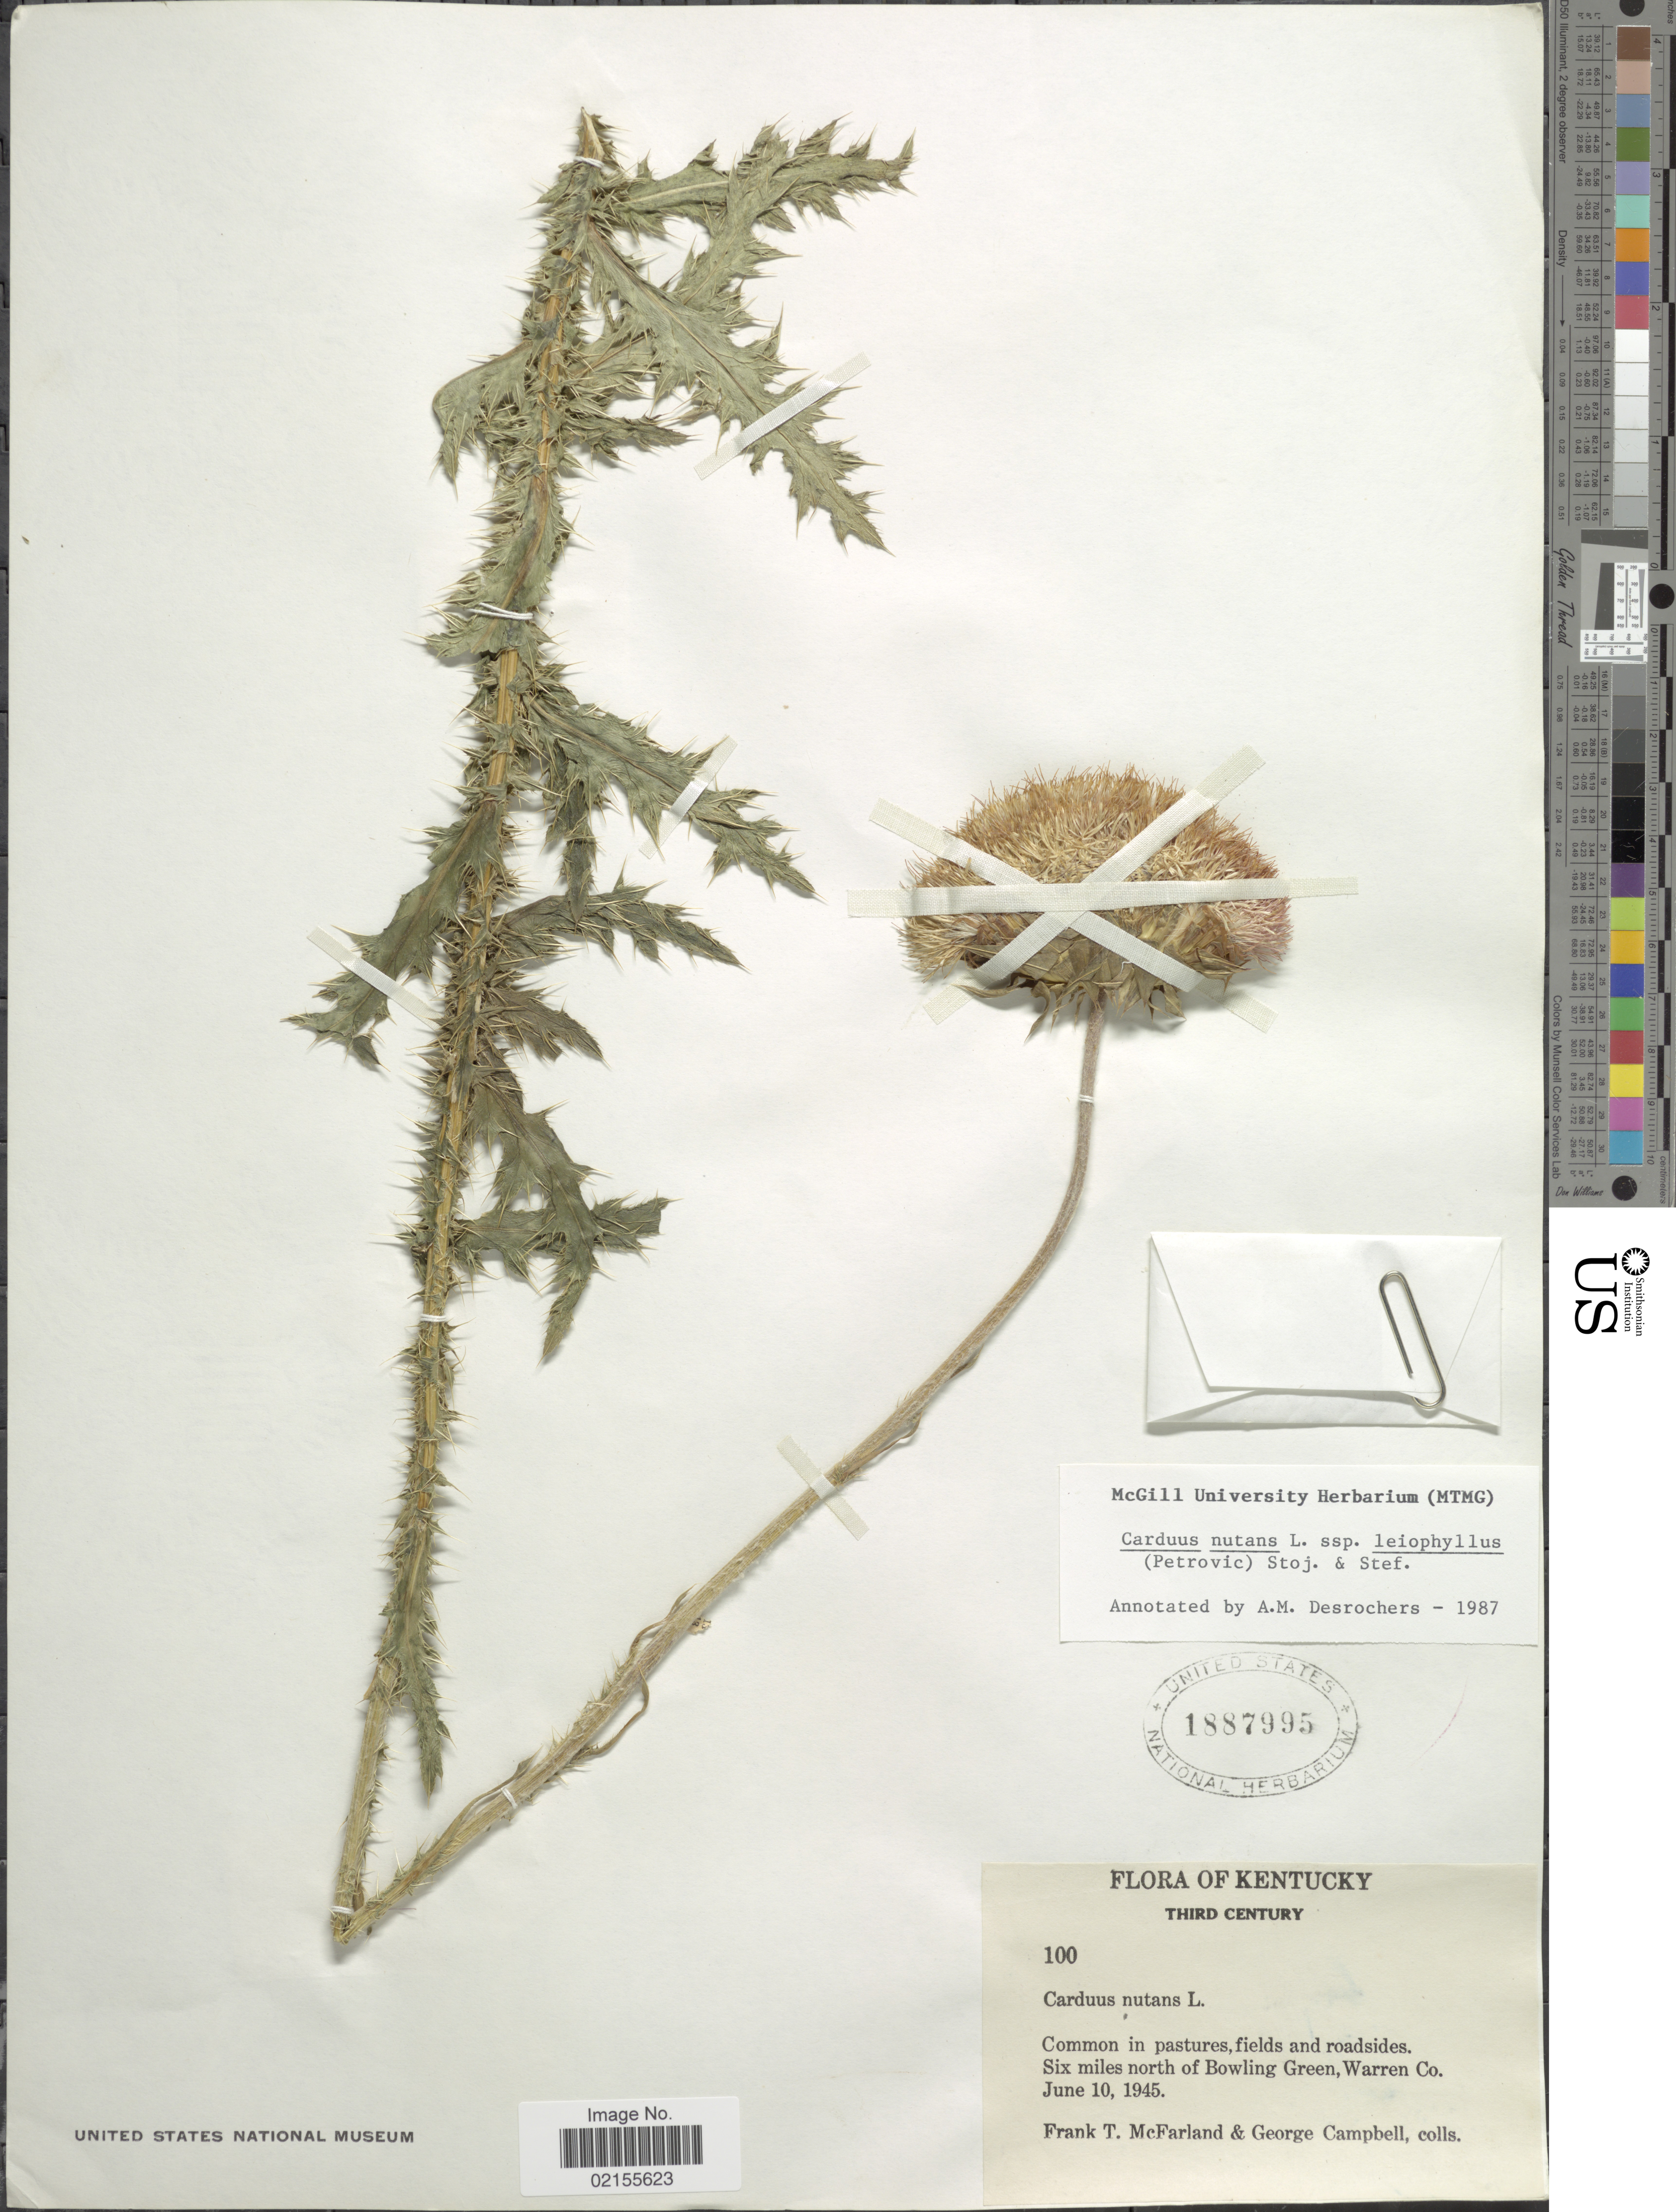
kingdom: Plantae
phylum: Tracheophyta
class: Magnoliopsida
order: Asterales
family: Asteraceae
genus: Carduus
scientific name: Carduus nutans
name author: L.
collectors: F. McFarland & G. Campbell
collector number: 100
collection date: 1945-06-10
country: United States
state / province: Kentucky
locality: Third Century, Common in pastures, fields and roadsides. Six miles north of Bowling Green, Warren Co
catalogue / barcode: US 1887995